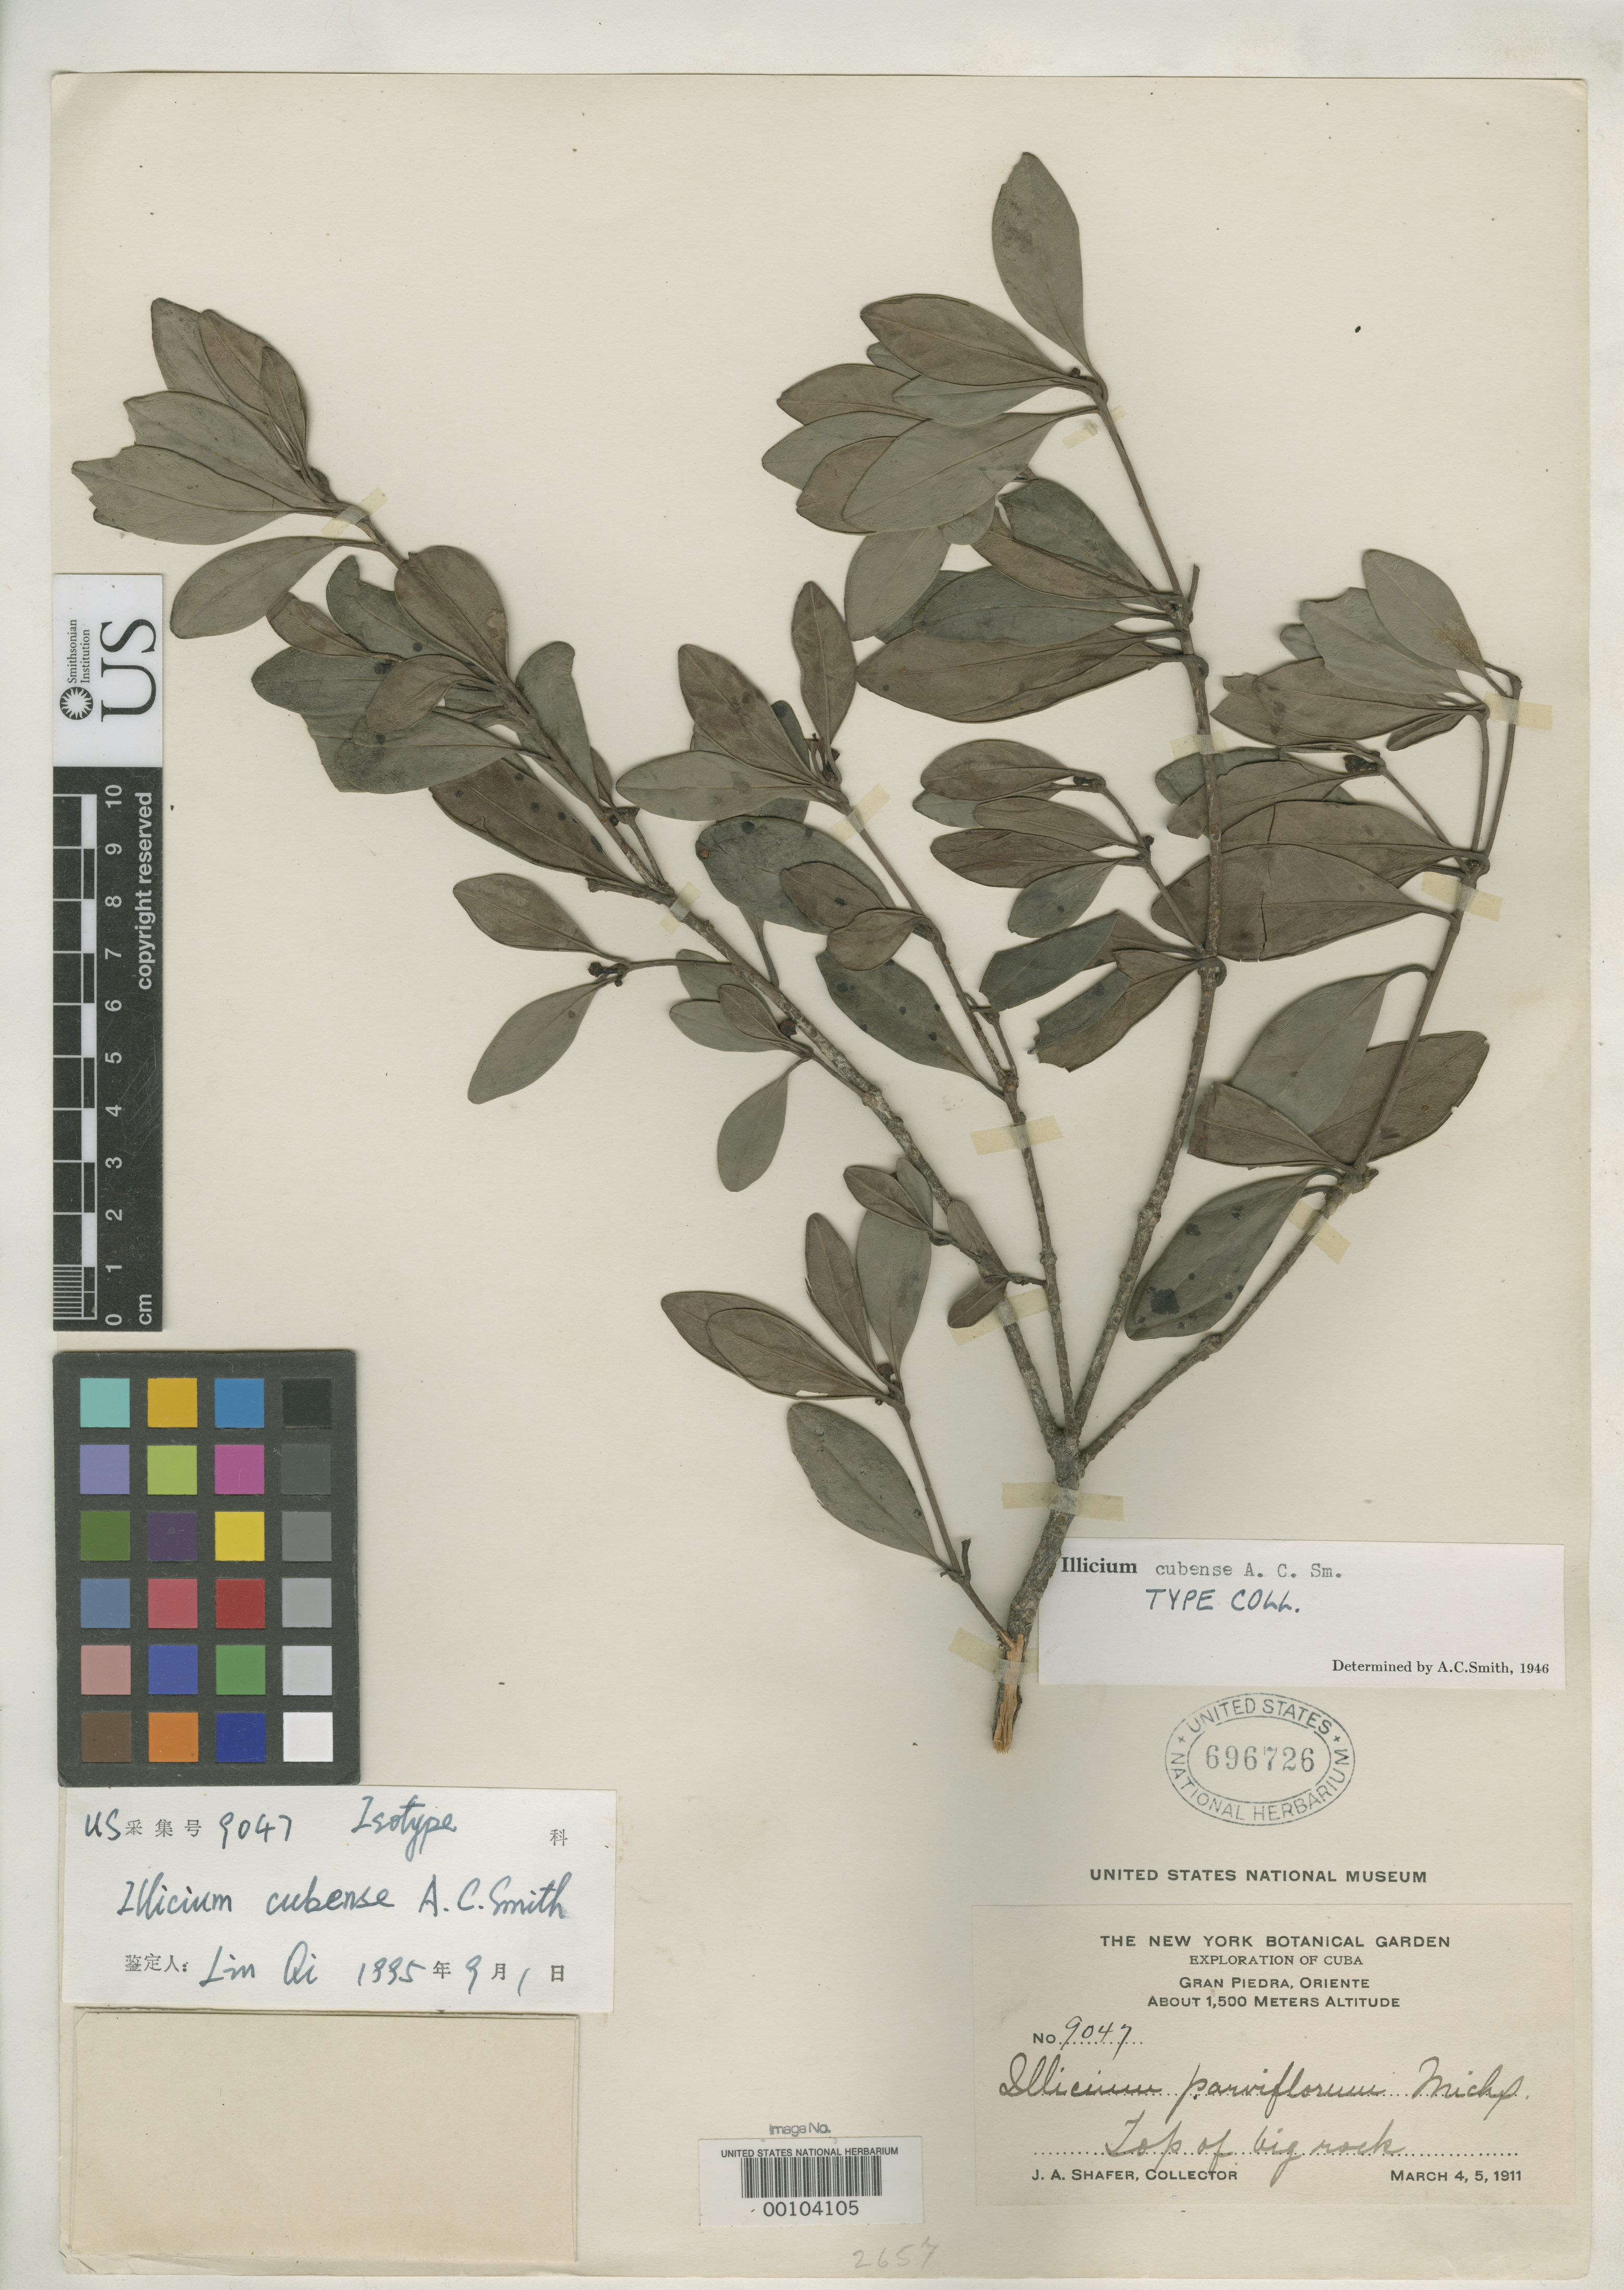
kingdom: Plantae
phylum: Tracheophyta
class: Magnoliopsida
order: Austrobaileyales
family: Schisandraceae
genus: Illicium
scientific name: Illicium cubense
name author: A.C. Sm.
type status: Isotype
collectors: J. A. Shafer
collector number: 9047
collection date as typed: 04 Mar 1911 to 05 Mar 1911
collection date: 1911-03-04/1911-03-05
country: Cuba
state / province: Oriente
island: Greater Antilles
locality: Gran Piedra.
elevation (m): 1500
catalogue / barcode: US 696726